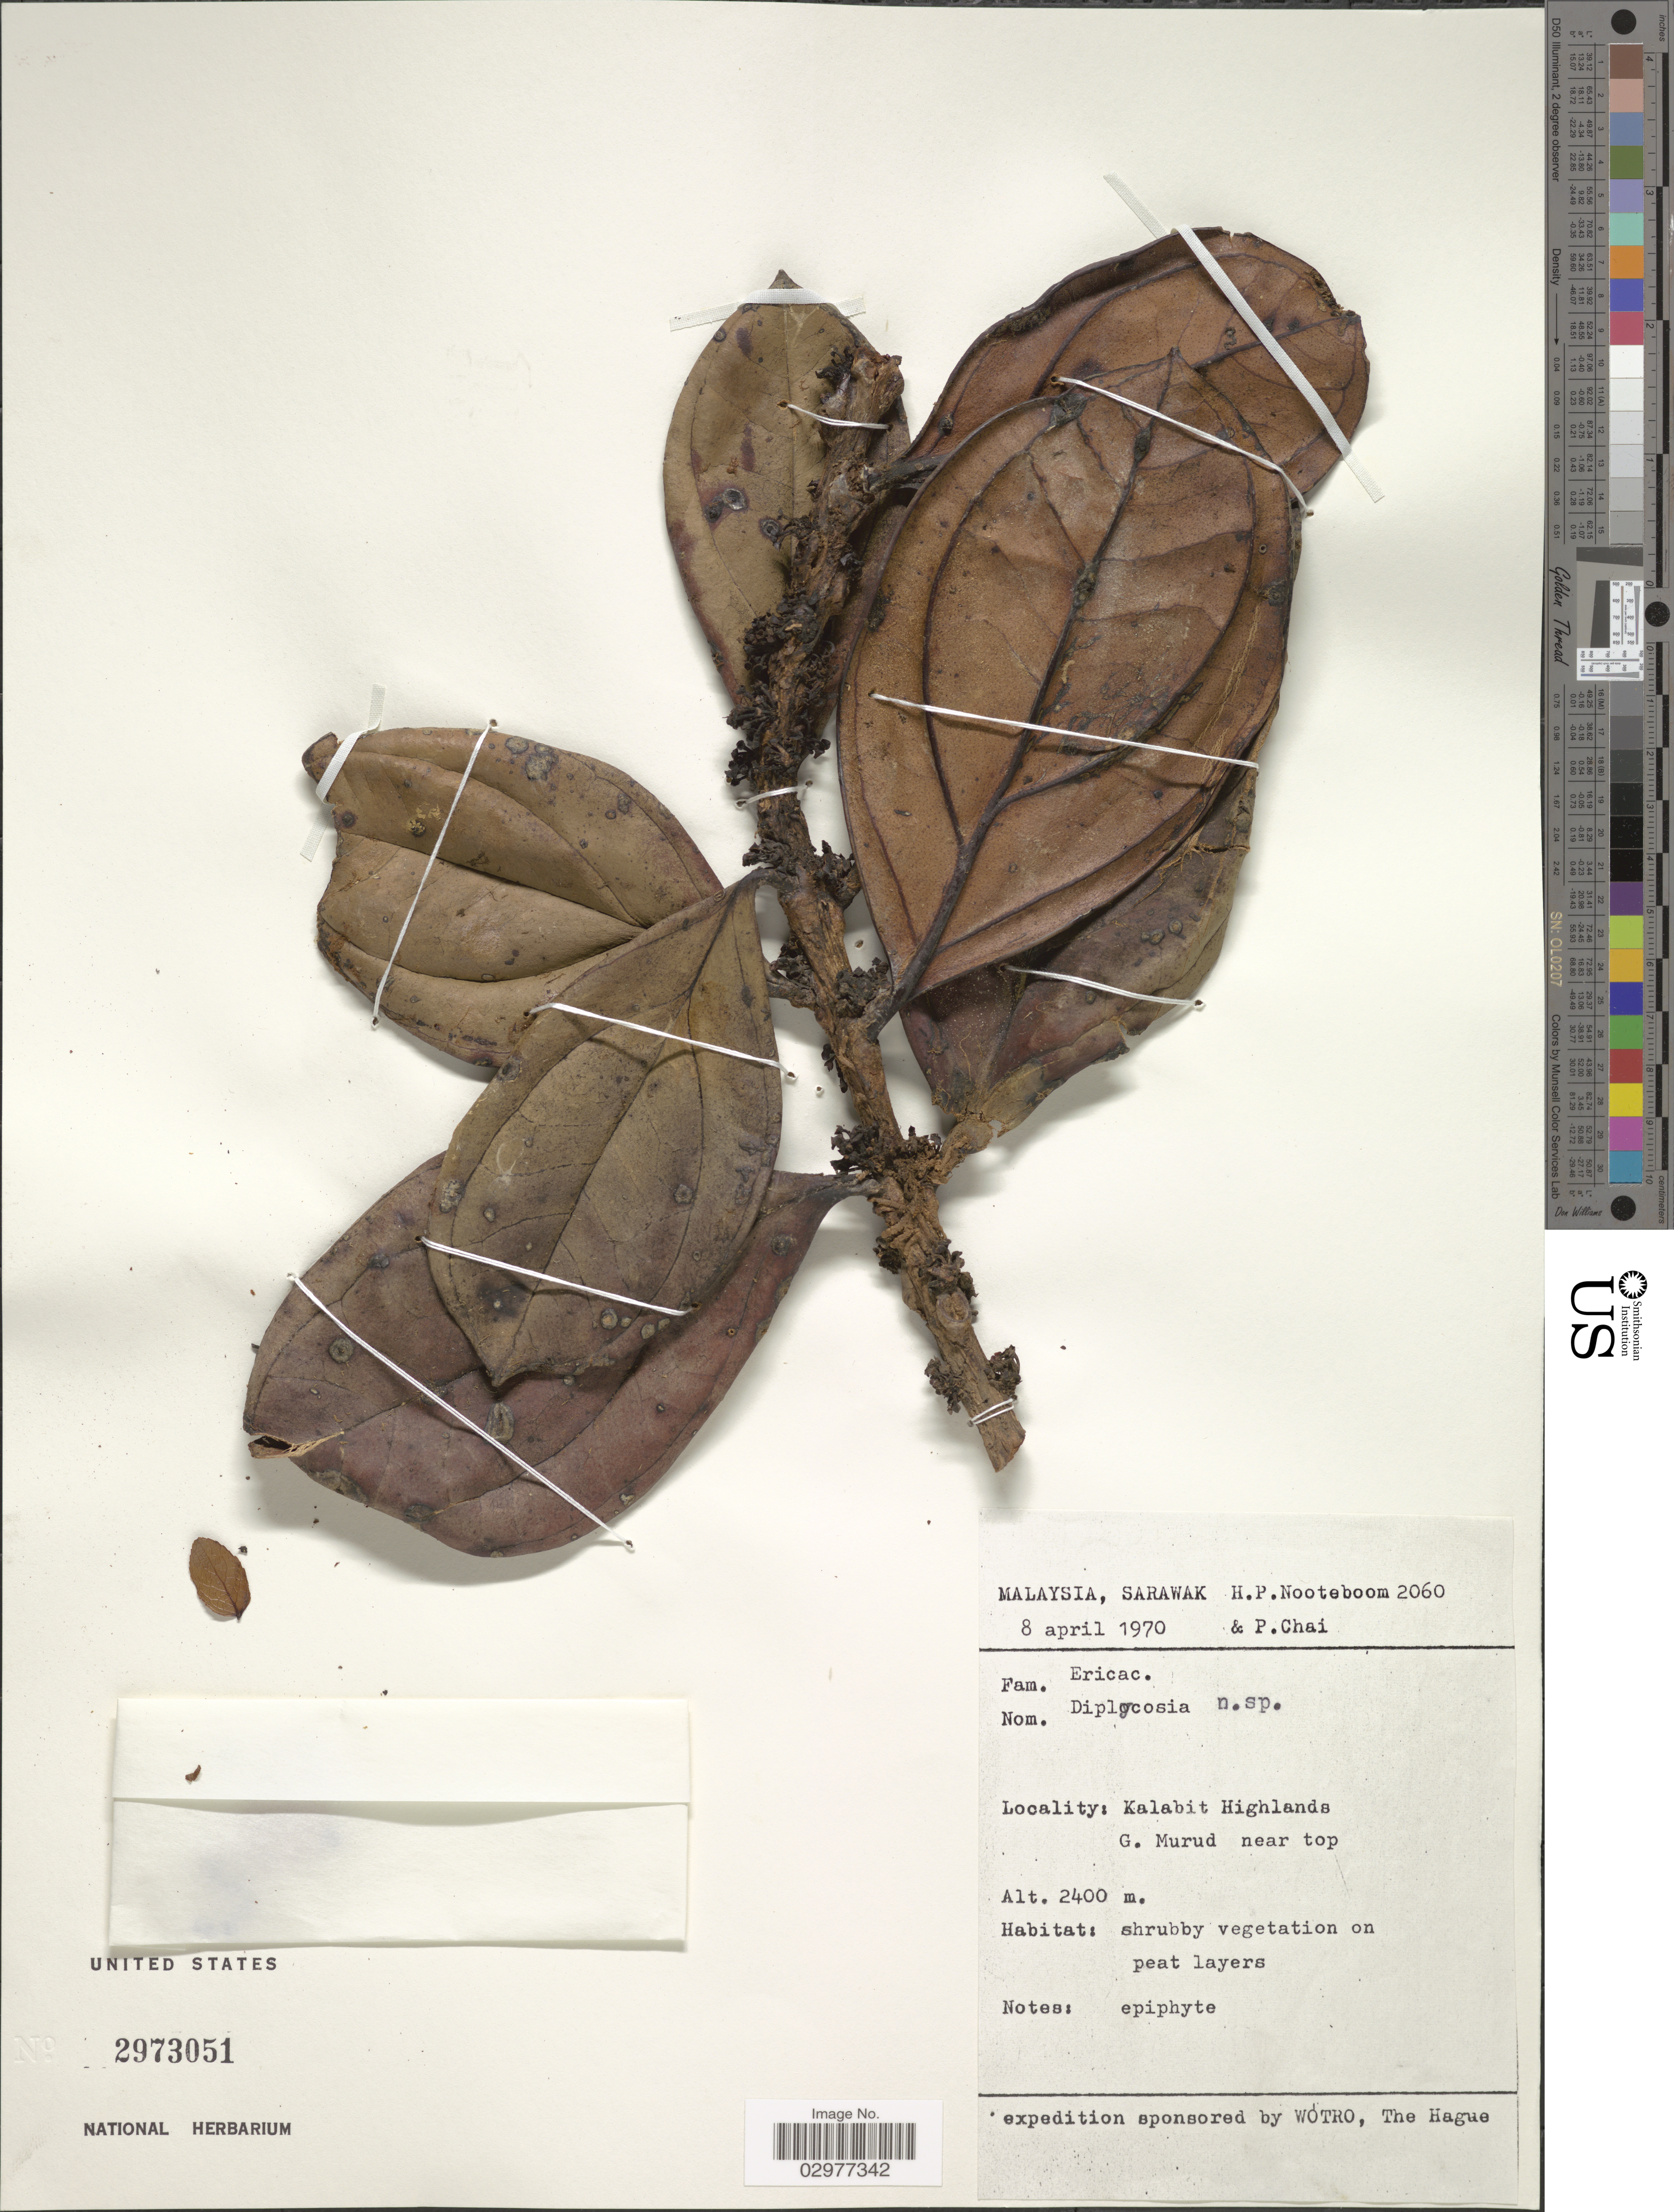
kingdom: Plantae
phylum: Tracheophyta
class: Magnoliopsida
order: Ericales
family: Ericaceae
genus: Diplycosia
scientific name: Diplycosia sp.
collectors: H. P. Nooteboom & P. Chai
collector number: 2060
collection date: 1970-04-08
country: Malaysia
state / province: Sarawak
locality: Kalabit Highlands, G. Murud near top.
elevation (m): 2400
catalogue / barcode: US 2973051